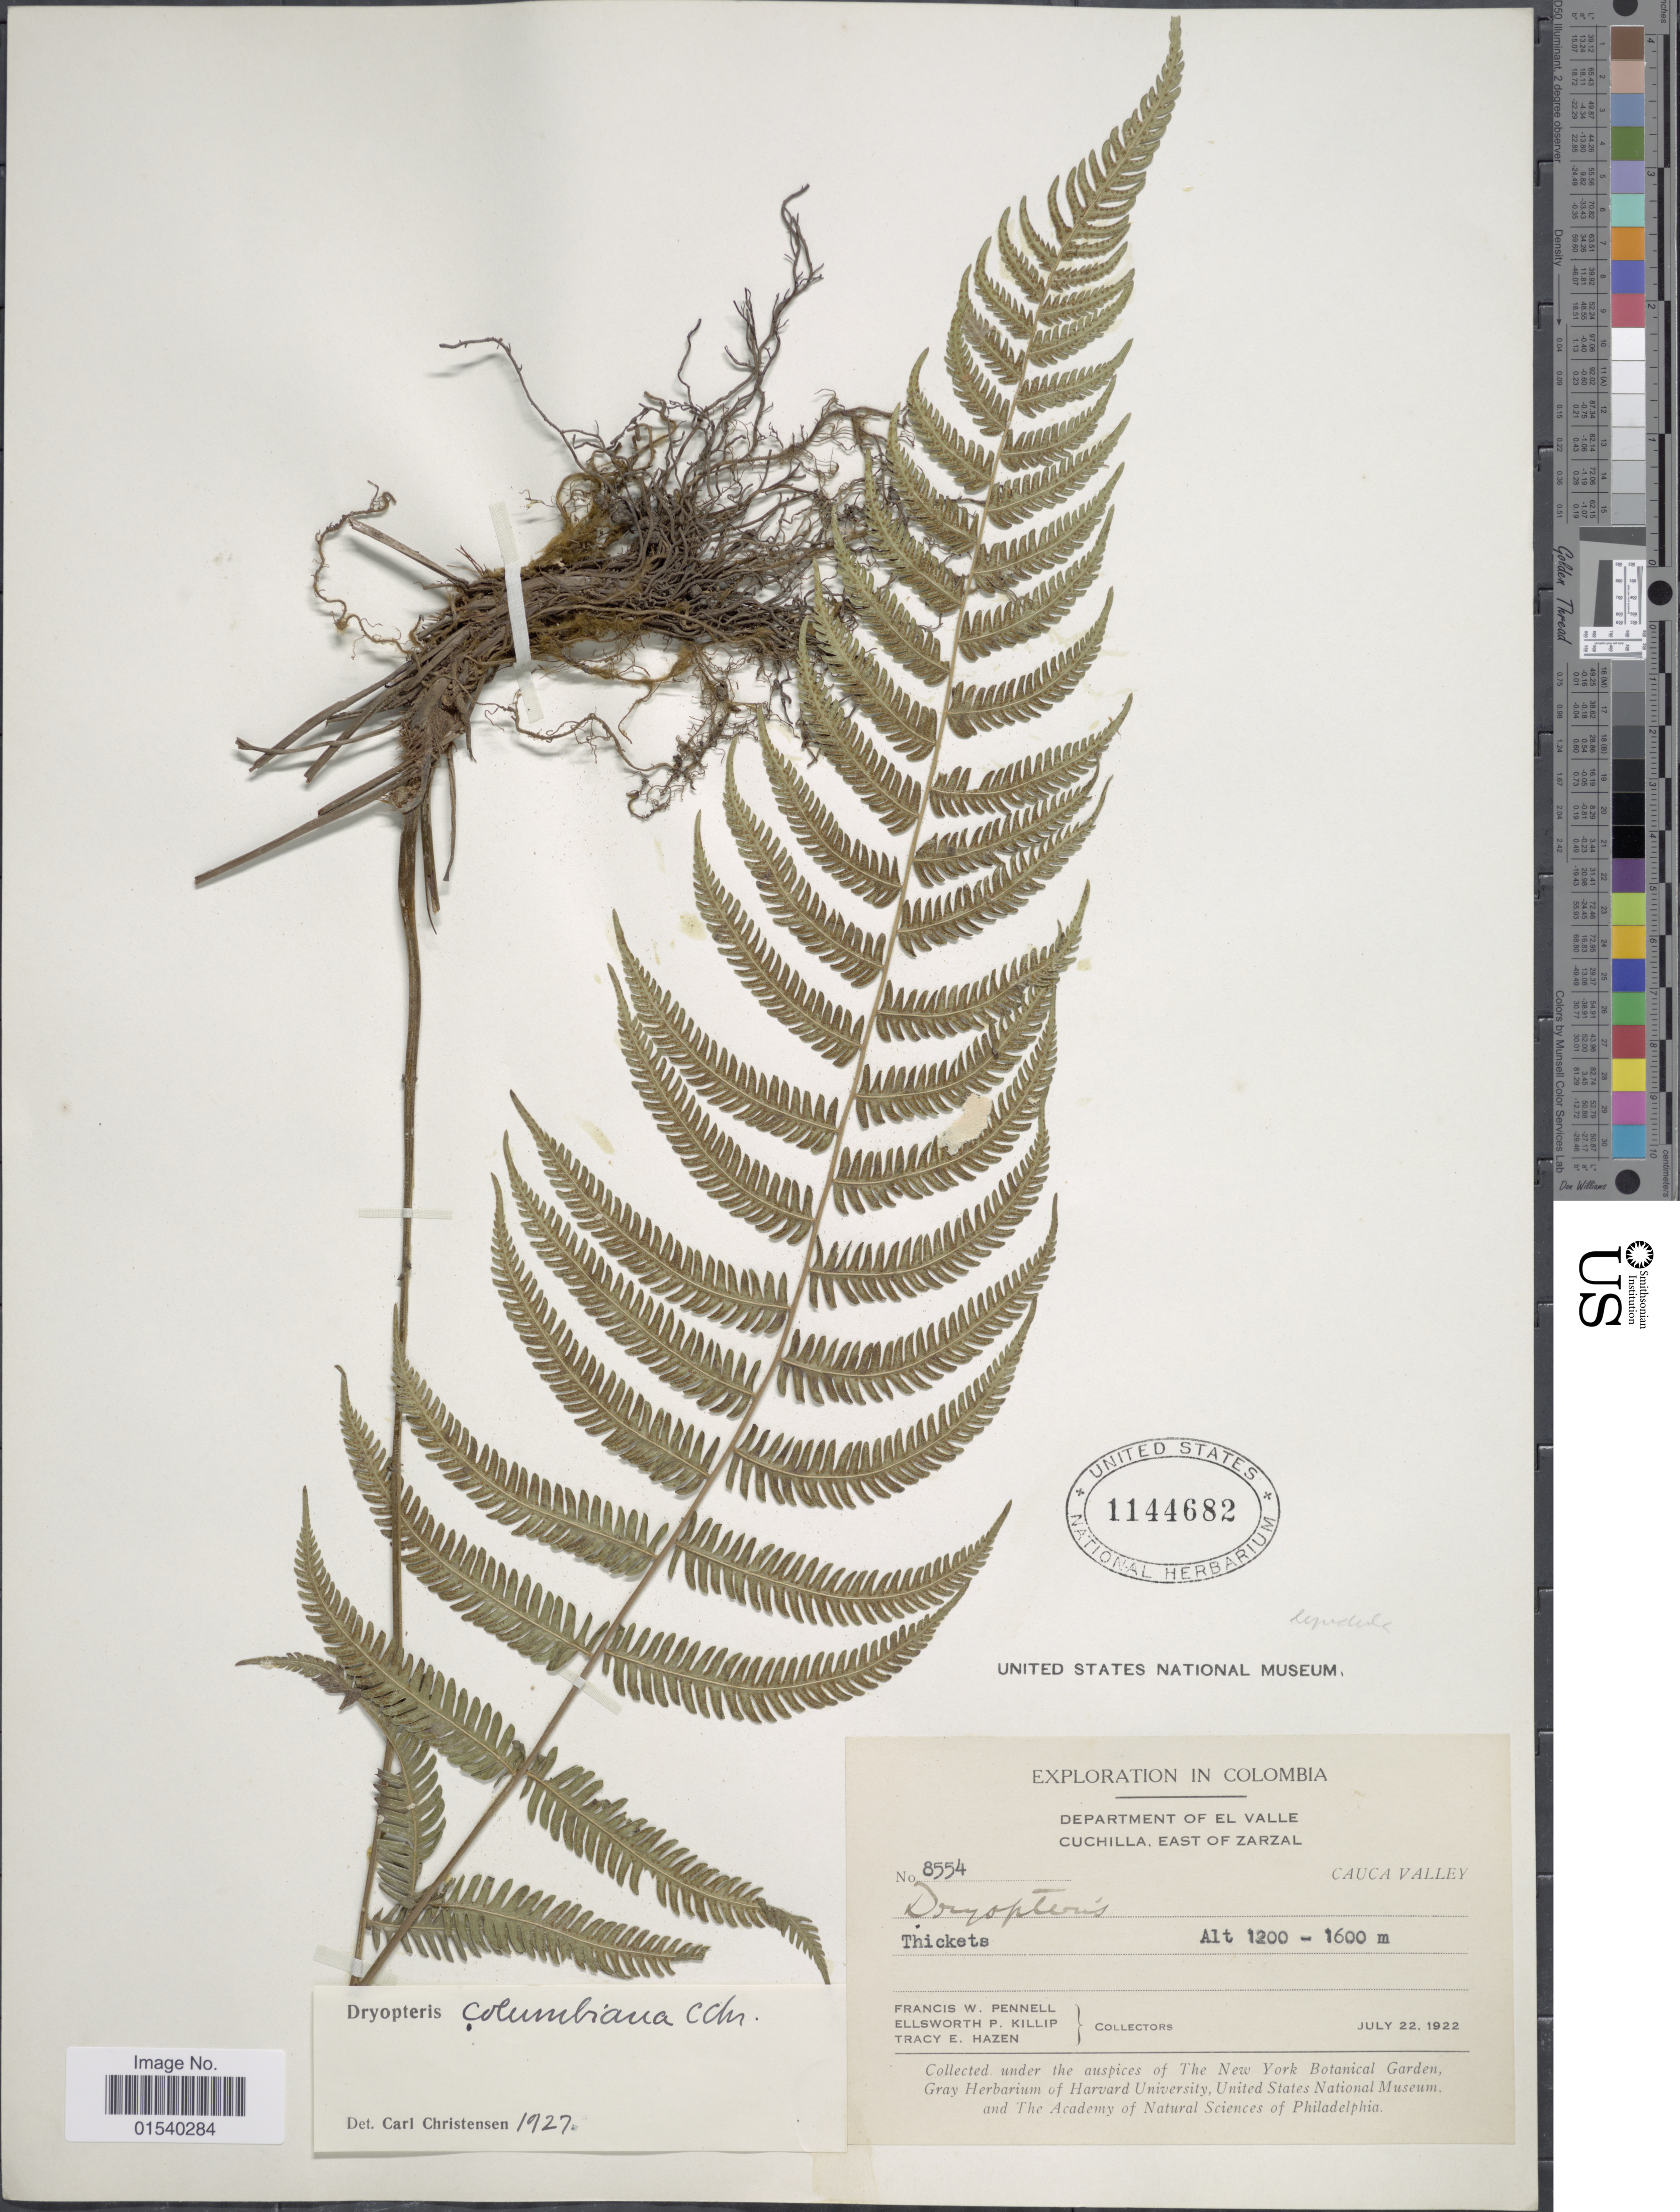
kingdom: Plantae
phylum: Tracheophyta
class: Polypodiopsida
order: Polypodiales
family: Thelypteridaceae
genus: Amauropelta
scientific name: Amauropelta oligocarpa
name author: (Humb. & Bonpl. ex Willd.) Pic. Serm.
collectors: F. W. Pennell, E. P. Killip & T. E. Hazen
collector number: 8554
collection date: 1922-07-22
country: Colombia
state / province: Valle del Cauca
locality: Department of EL Valle Cuchilla, East of Zarzal, Cauca Valley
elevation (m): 1200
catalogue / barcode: US 1144682